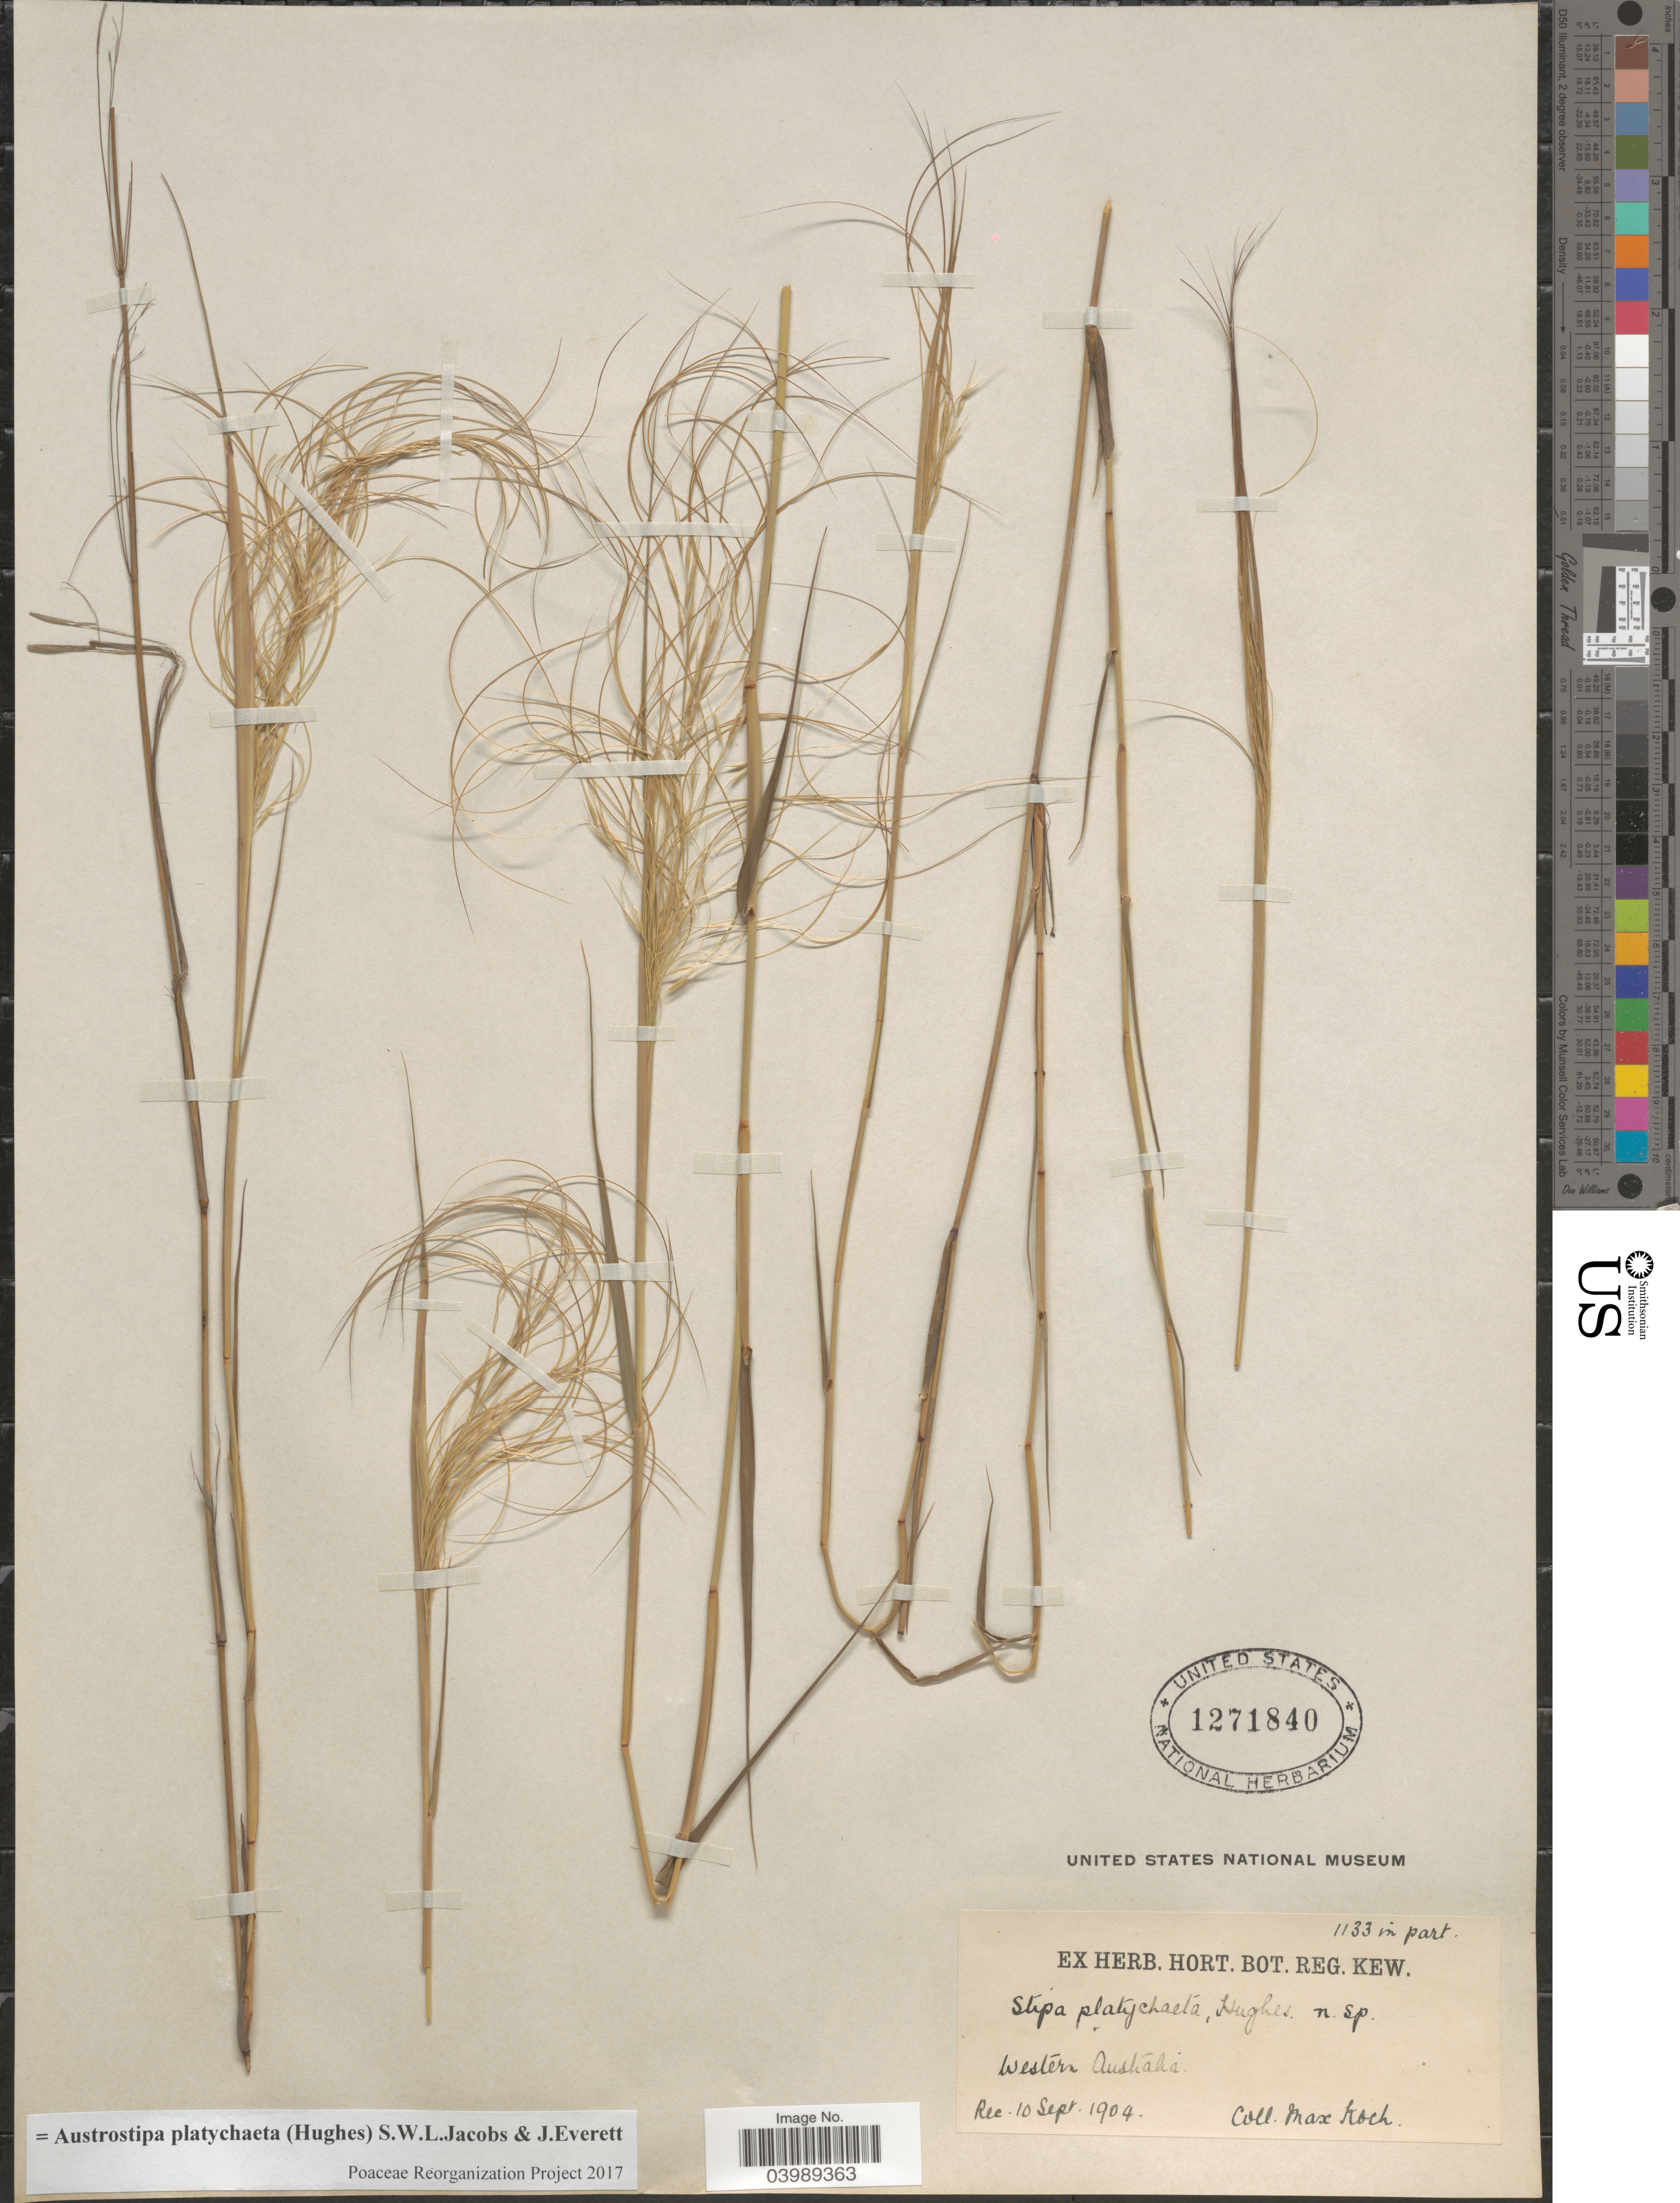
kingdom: Plantae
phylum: Tracheophyta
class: Liliopsida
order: Poales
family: Poaceae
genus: Austrostipa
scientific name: Austrostipa platychaeta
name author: (Hughes) S.W.L. Jacobs & J. Everett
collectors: M. Koch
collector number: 1133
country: Australia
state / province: Western Australia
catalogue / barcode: US 1271840